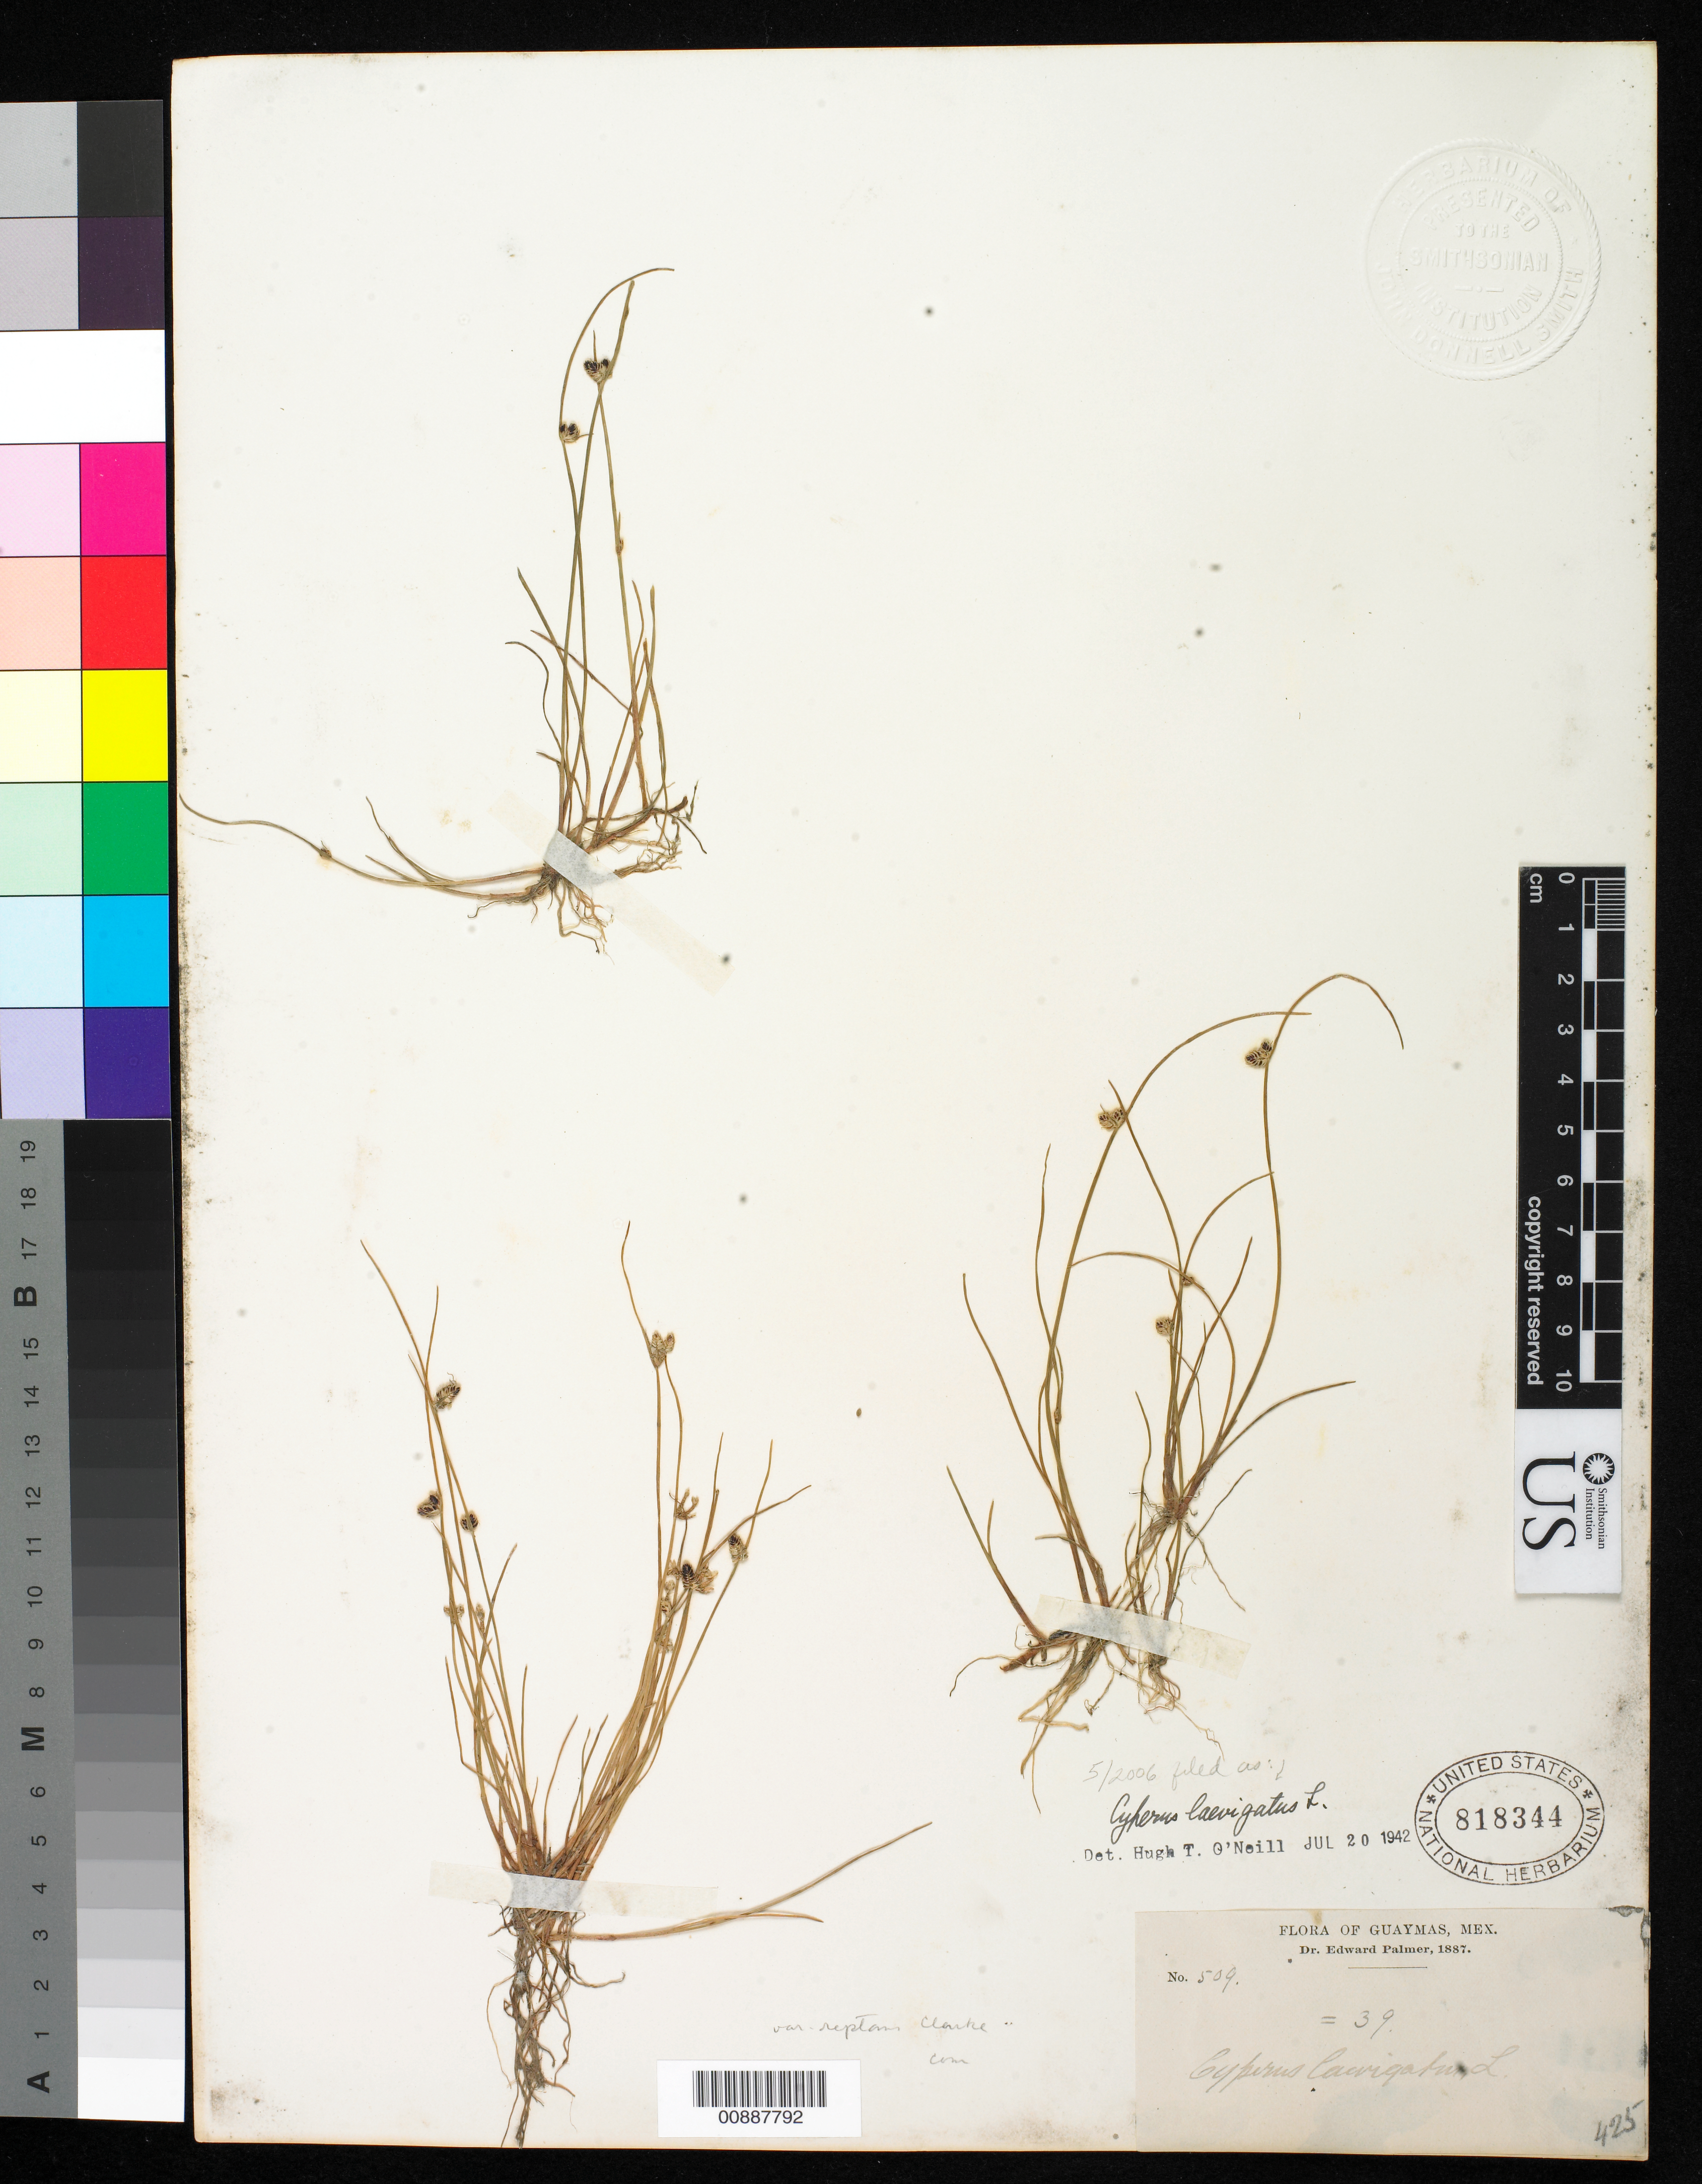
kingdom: Plantae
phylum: Tracheophyta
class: Liliopsida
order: Poales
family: Cyperaceae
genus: Cyperus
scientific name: Cyperus laevigatus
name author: L.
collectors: E. Palmer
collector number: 509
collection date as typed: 1887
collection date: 1887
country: Mexico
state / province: Sonora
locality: Guaymas, Sonora.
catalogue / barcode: US 818344